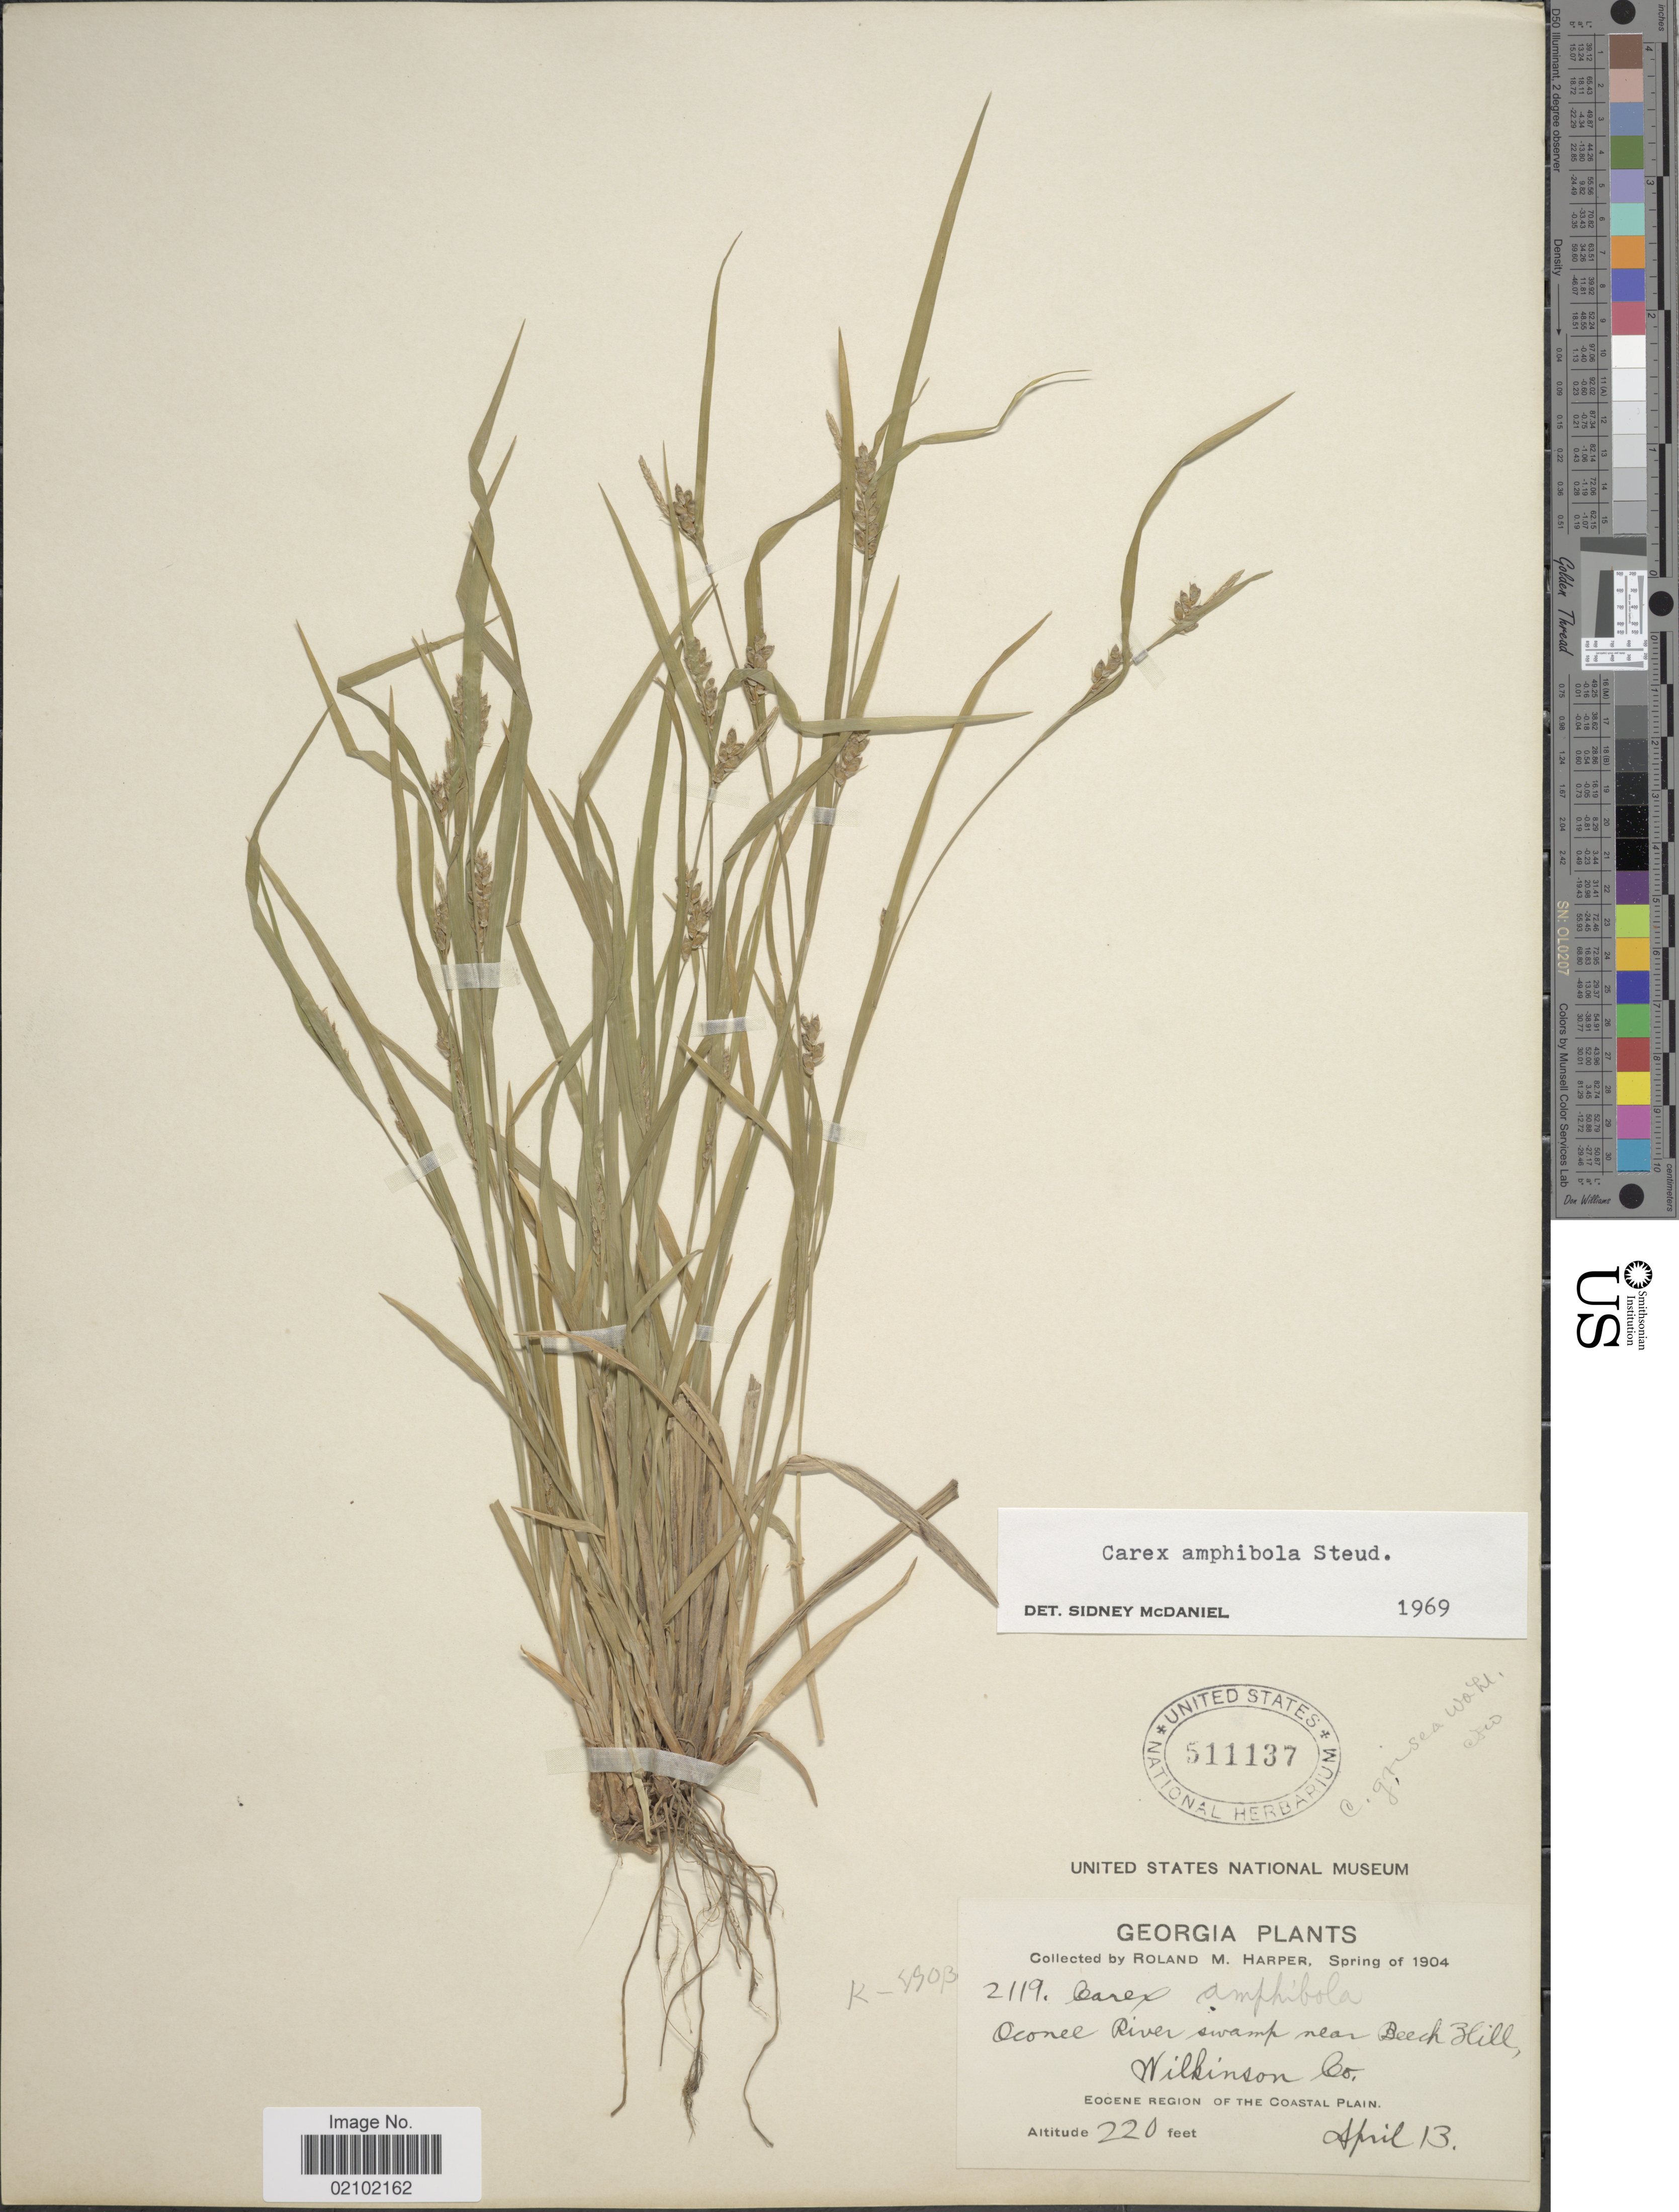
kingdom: Plantae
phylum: Tracheophyta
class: Liliopsida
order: Poales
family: Cyperaceae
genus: Carex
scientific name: Carex amphibola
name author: Steud.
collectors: R. M. Harper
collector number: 2119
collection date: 1904-04-13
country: United States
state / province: Georgia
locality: Oconee River swamp near Beach Hill, Wilkinson Co.. Coastal Plain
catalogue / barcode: US 511137